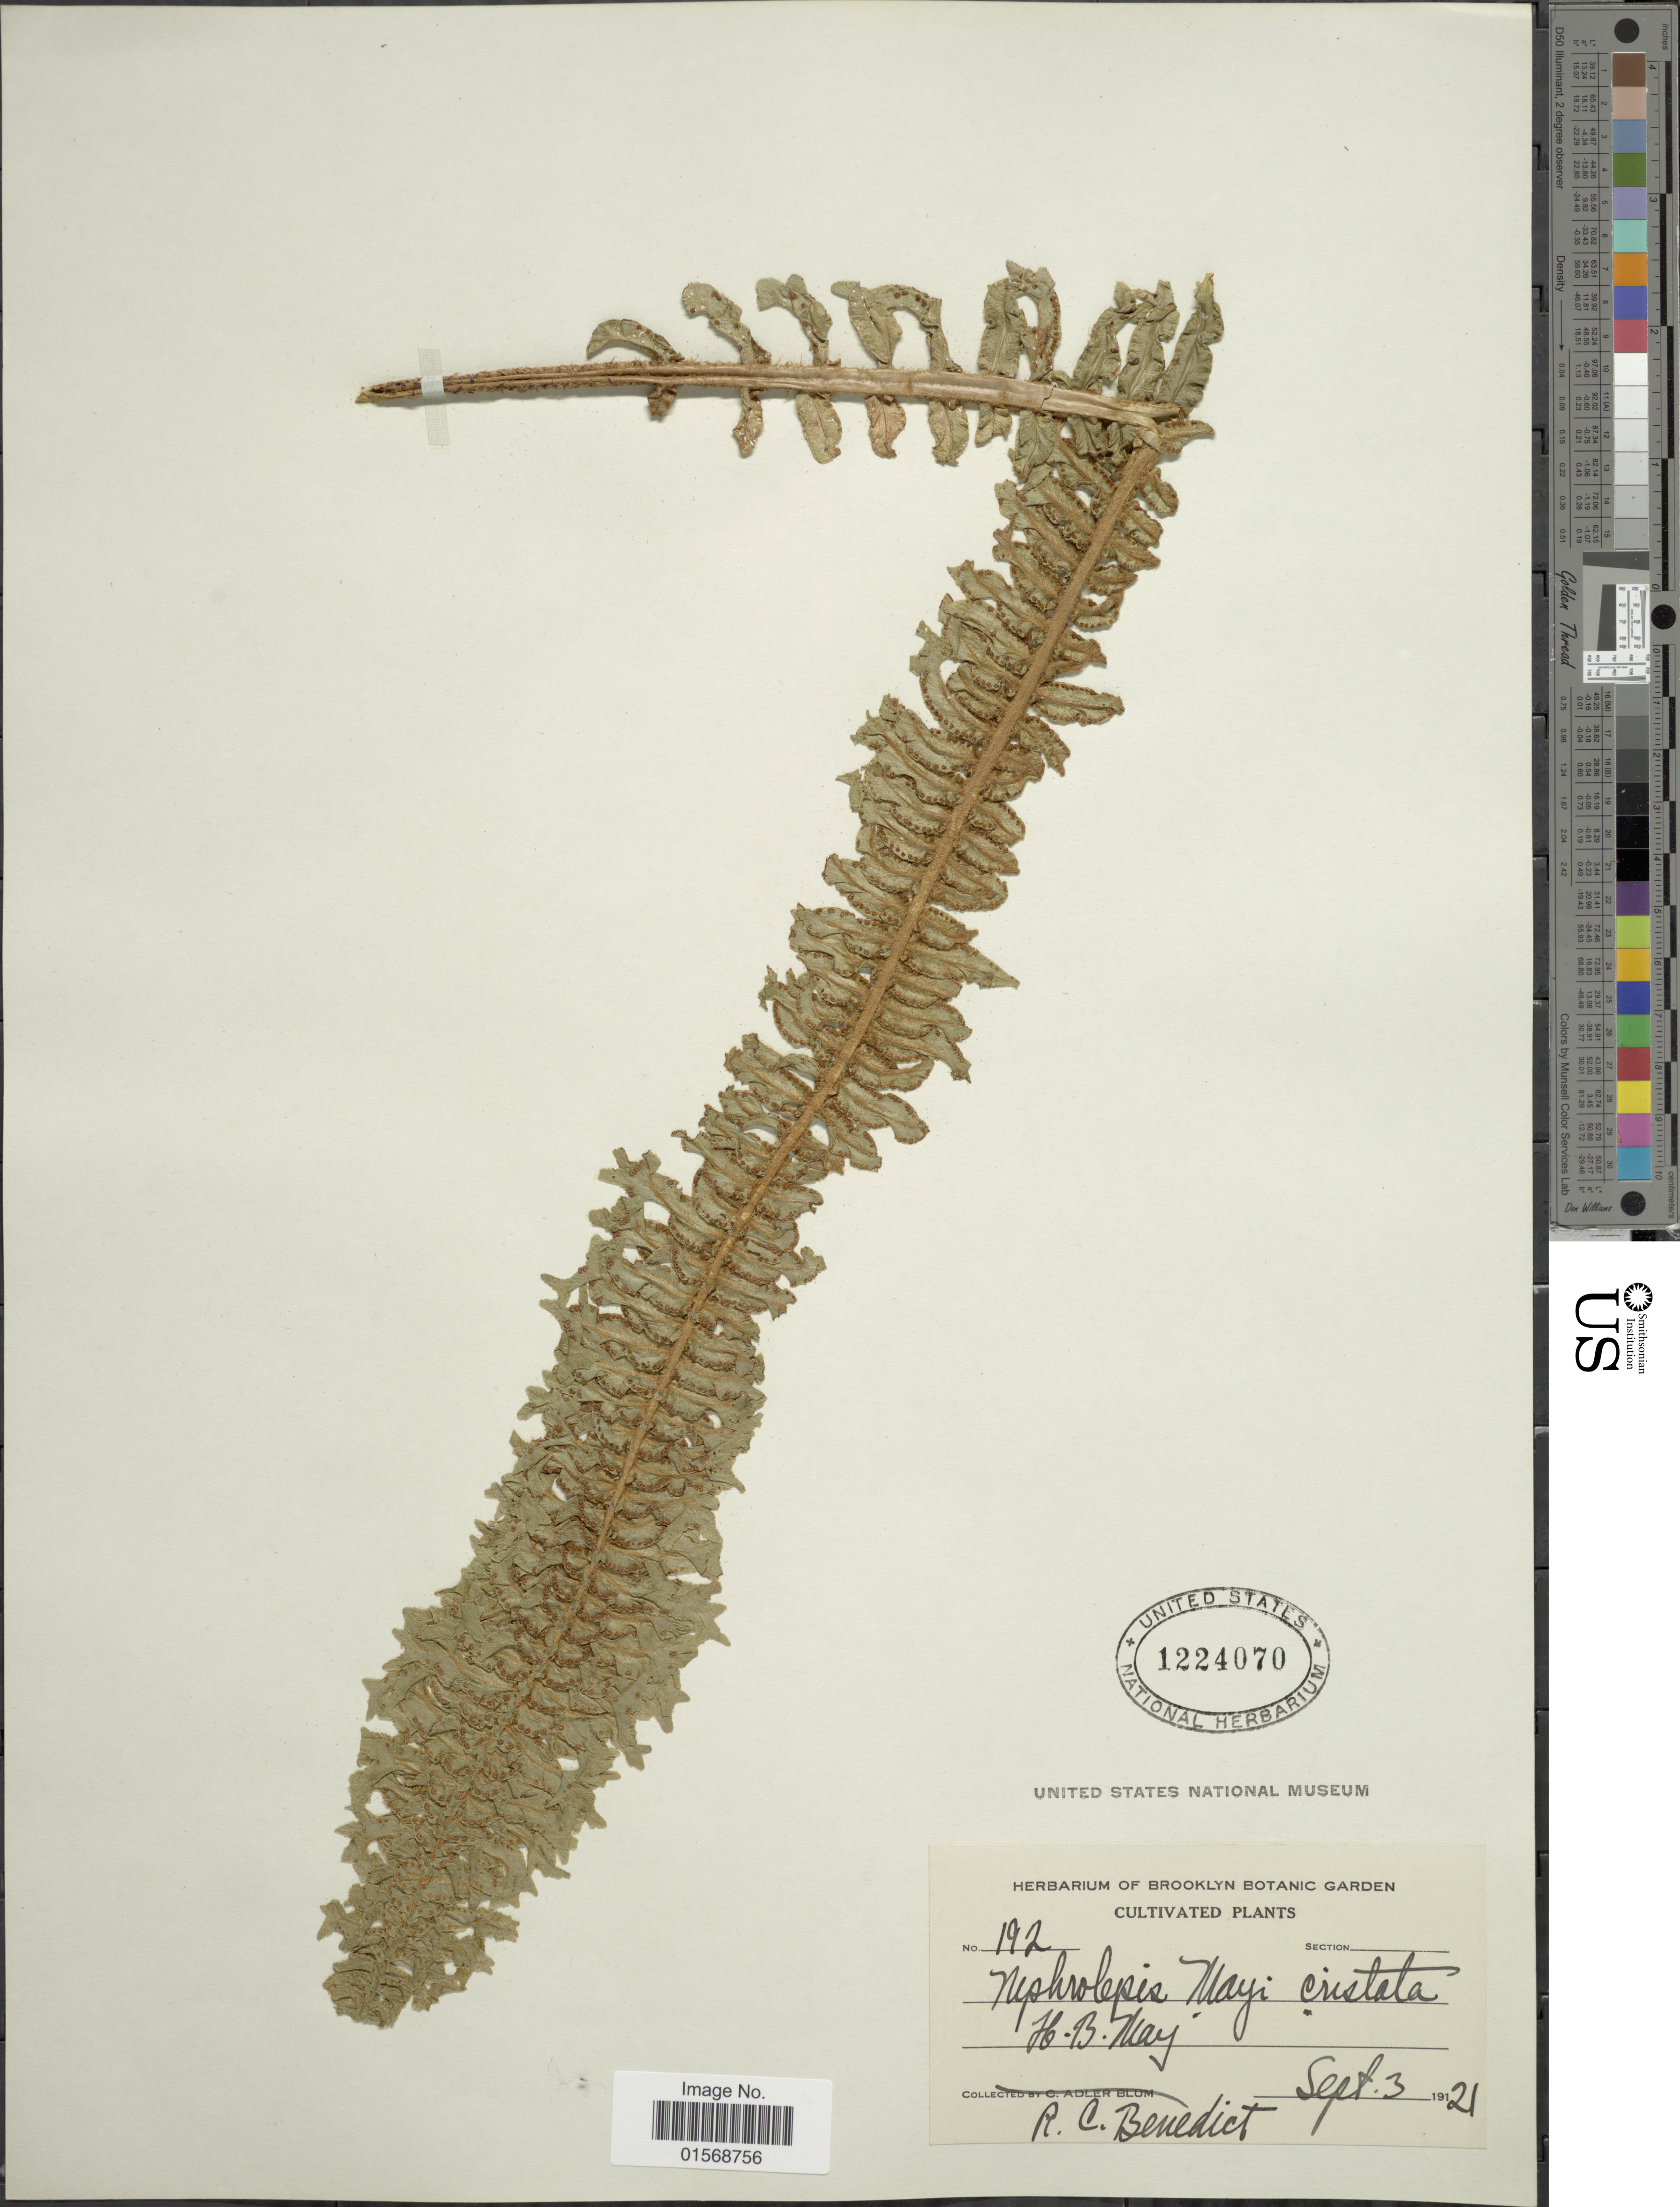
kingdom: Plantae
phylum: Tracheophyta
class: Polypodiopsida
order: Polypodiales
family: Nephrolepidaceae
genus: Nephrolepis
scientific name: Nephrolepis hirsutula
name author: (G. Forst.) C. Presl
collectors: R. C. Benedict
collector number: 192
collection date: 1921-09-03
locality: H. B. May.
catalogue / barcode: US 1224070